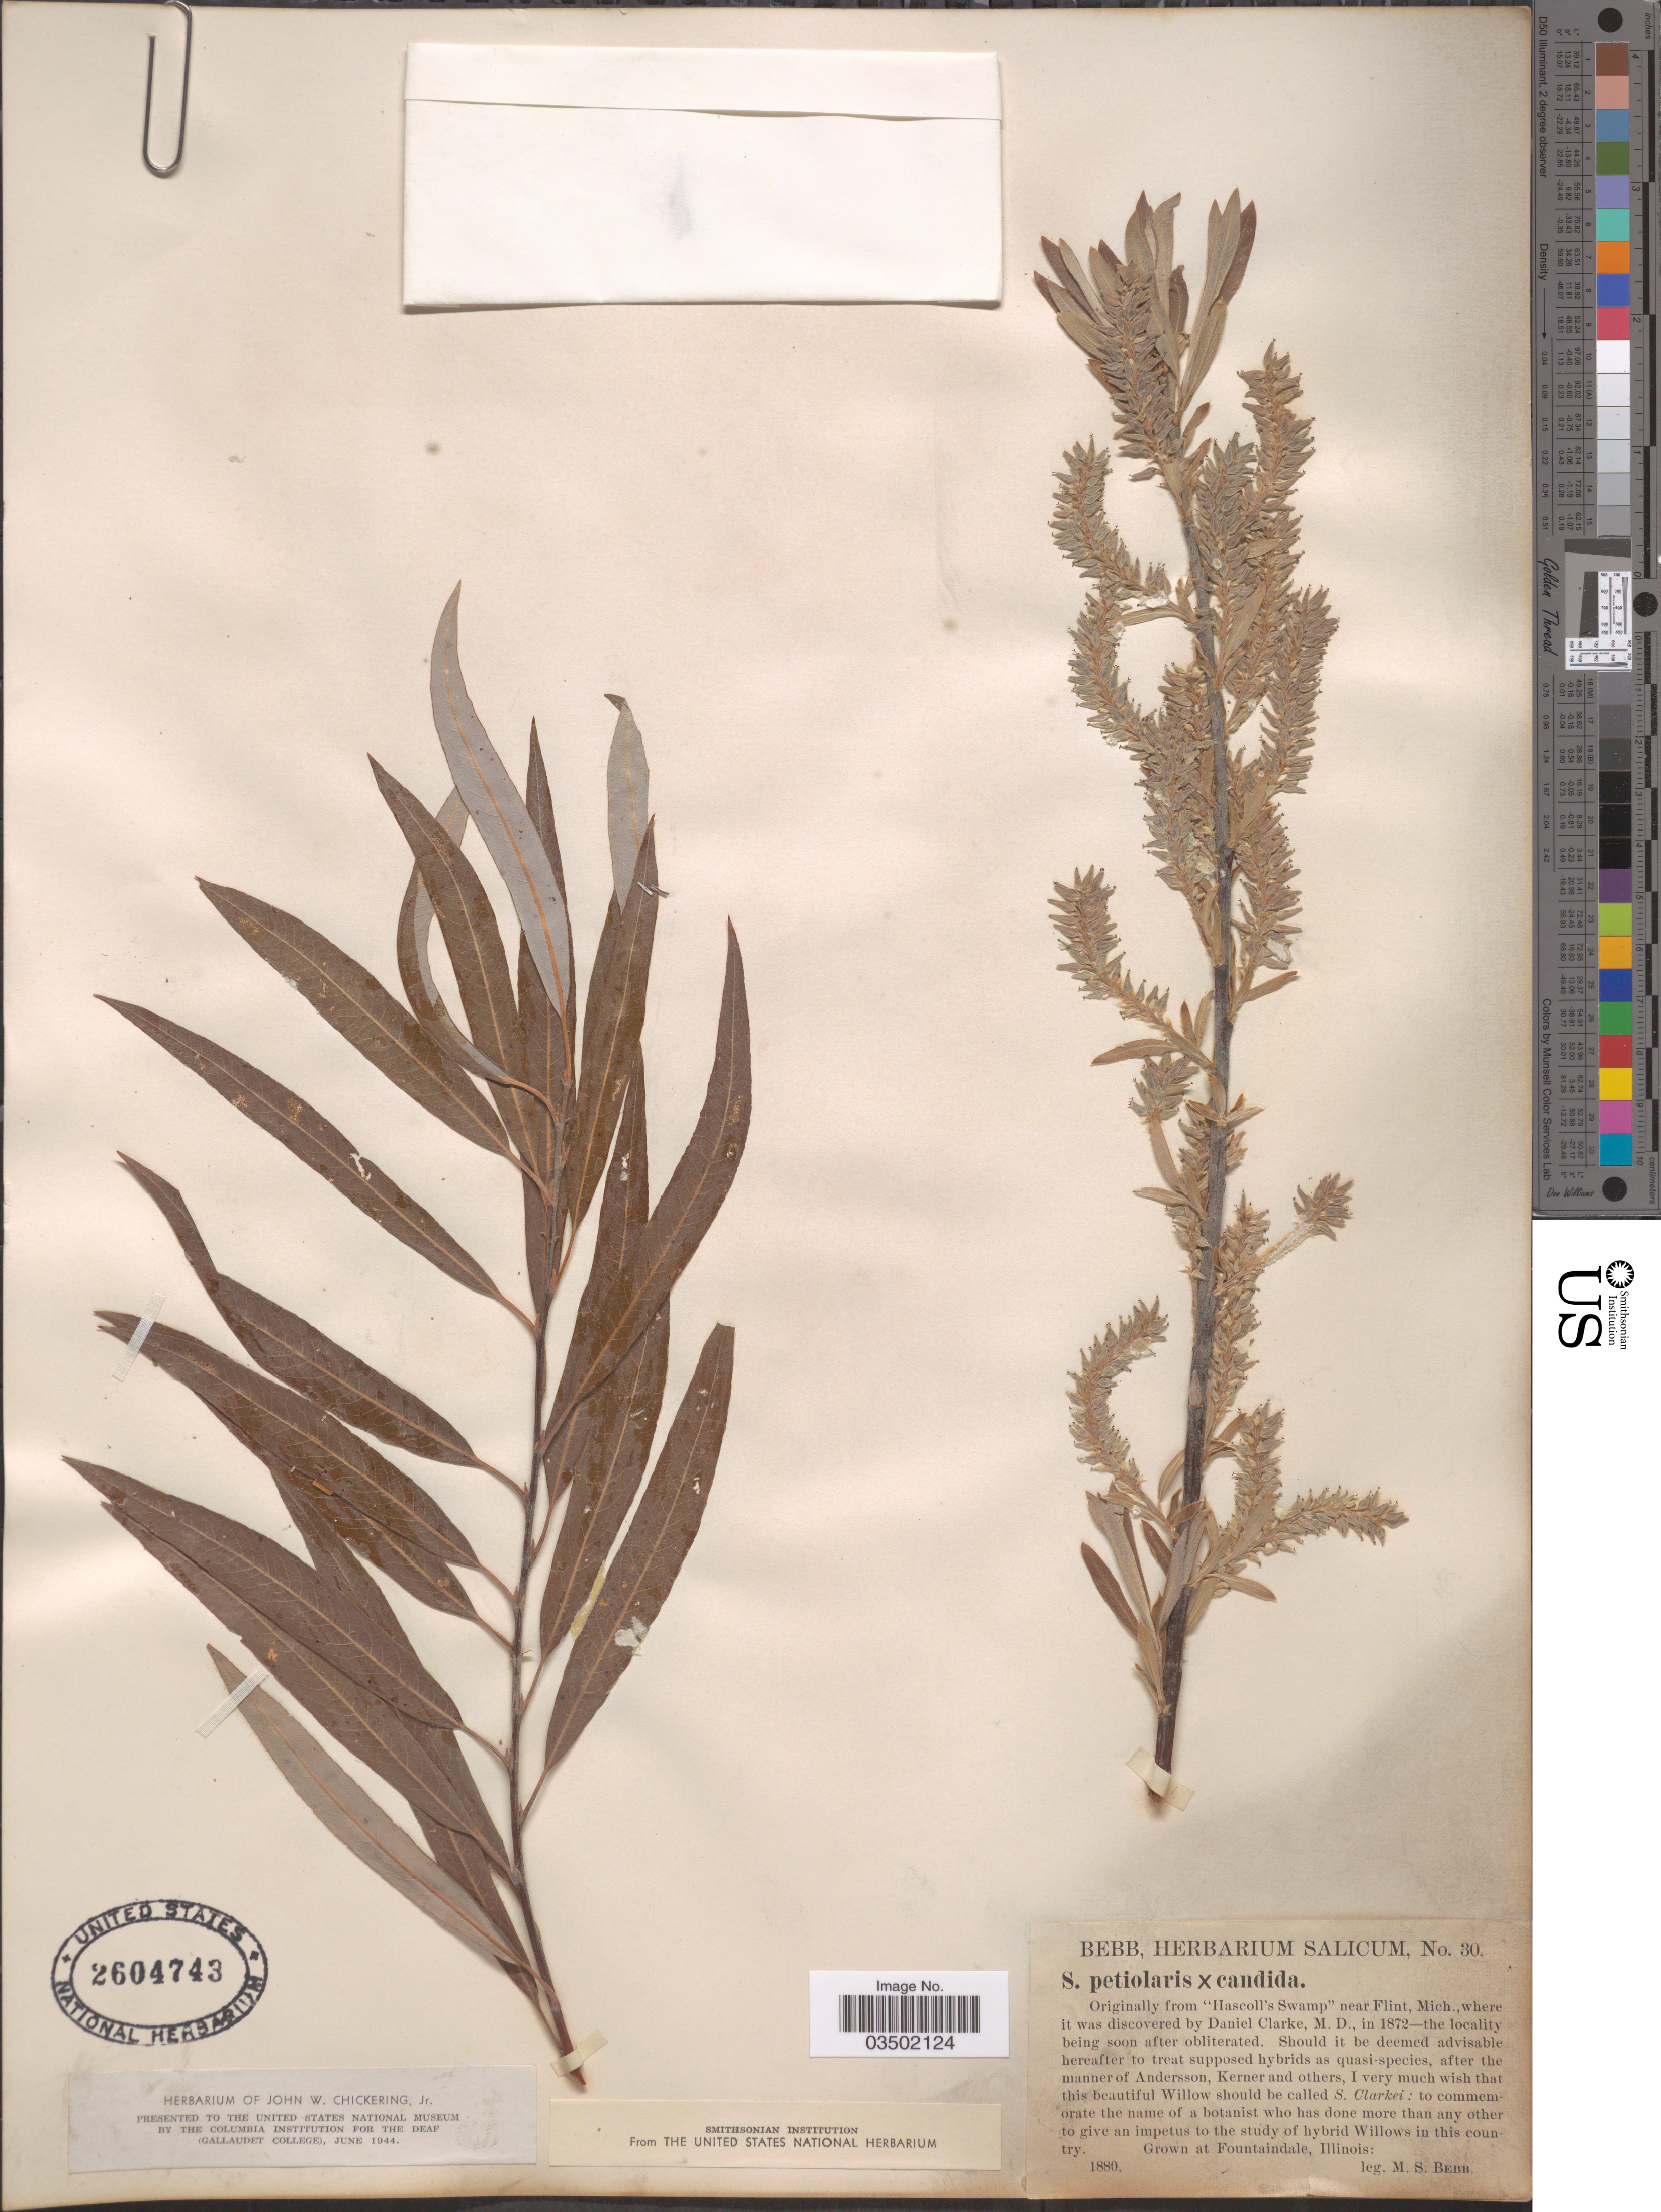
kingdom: Plantae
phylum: Tracheophyta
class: Magnoliopsida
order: Malpighiales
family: Salicaceae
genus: Salix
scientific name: Salix petiolaris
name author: Sm.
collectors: M. Bebb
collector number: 30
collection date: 1880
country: United States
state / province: Illinois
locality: At Fountaindale.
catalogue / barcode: US 2604743